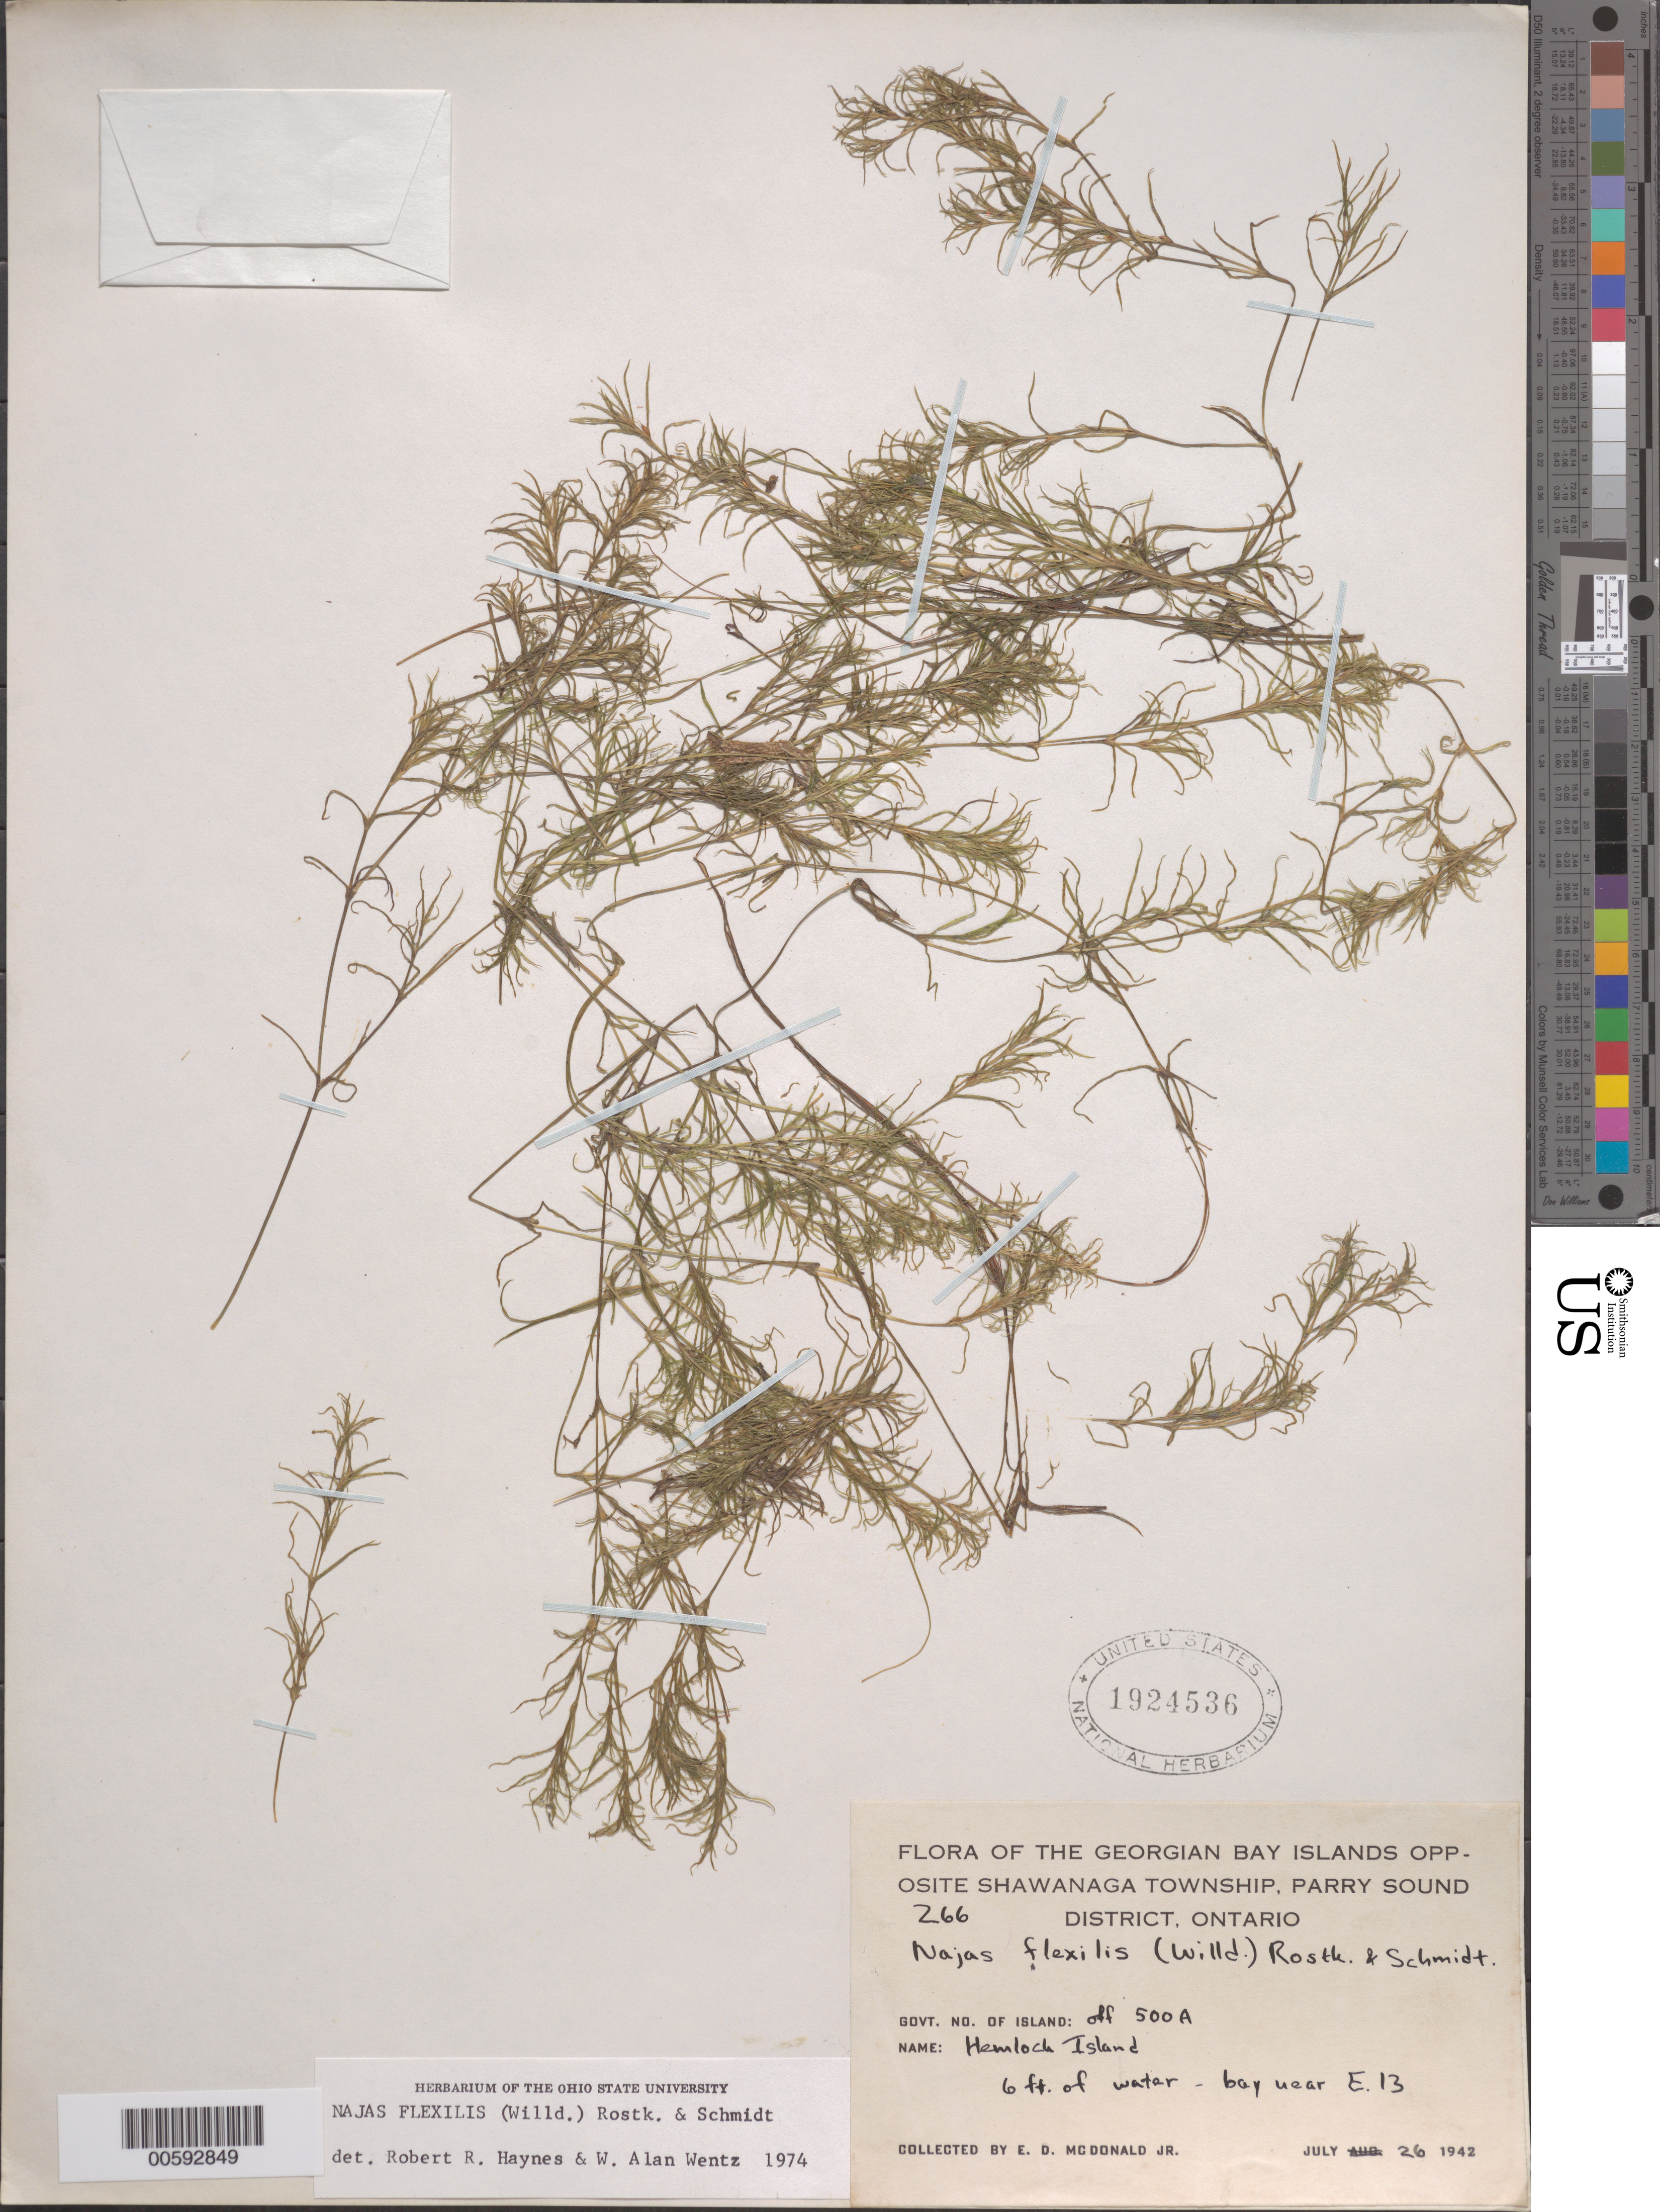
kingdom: Plantae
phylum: Tracheophyta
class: Liliopsida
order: Alismatales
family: Hydrocharitaceae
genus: Najas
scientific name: Najas flexilis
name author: (Willd.) Rostk. & Schmidt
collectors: E. D. McDonald Jr.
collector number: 266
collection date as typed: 26 Jul 1942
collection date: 1942-07-26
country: Canada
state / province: Ontario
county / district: Parry Sound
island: Hemlock Island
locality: Hemlock Island. [County questionable]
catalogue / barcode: US 1924536